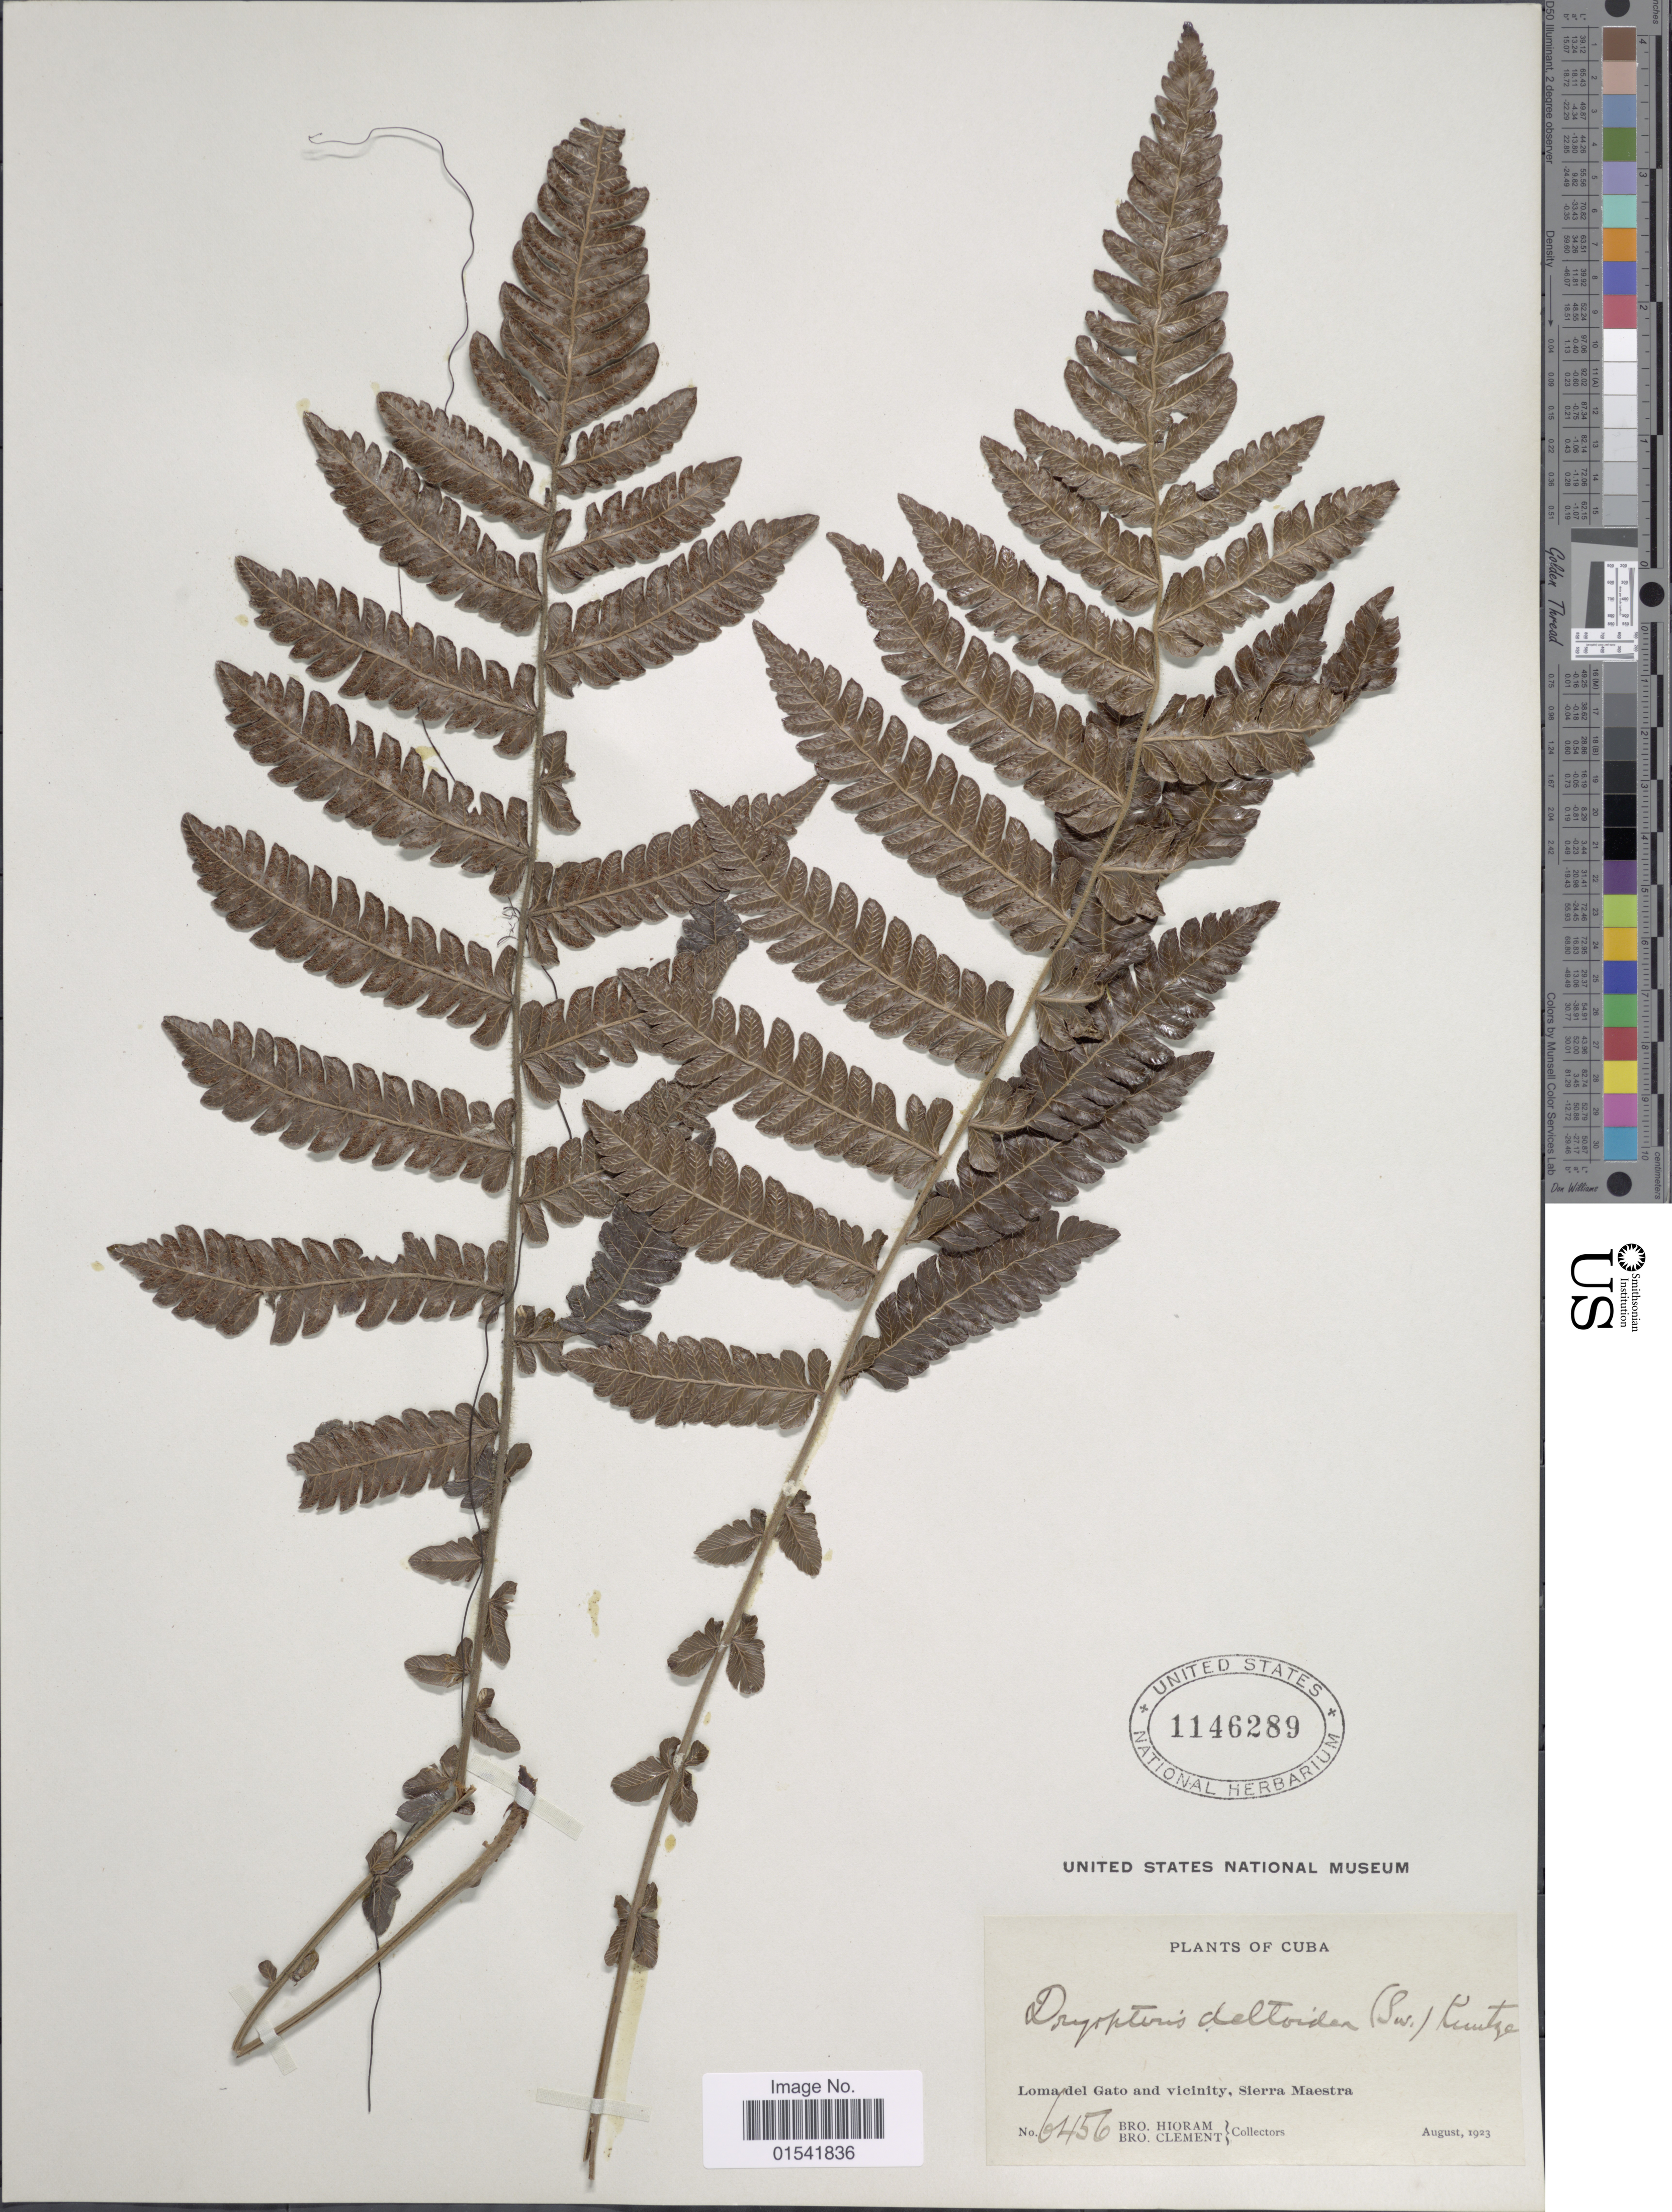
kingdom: Plantae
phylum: Tracheophyta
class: Polypodiopsida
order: Polypodiales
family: Thelypteridaceae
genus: Steiropteris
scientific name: Steiropteris deltoidea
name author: (Sw.) Pic. Serm.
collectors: Bro. Hioram & B. Clement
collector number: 6456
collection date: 1923-08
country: Cuba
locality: Loma del Gato and vicinity, Sierra Maestra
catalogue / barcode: US 1146289